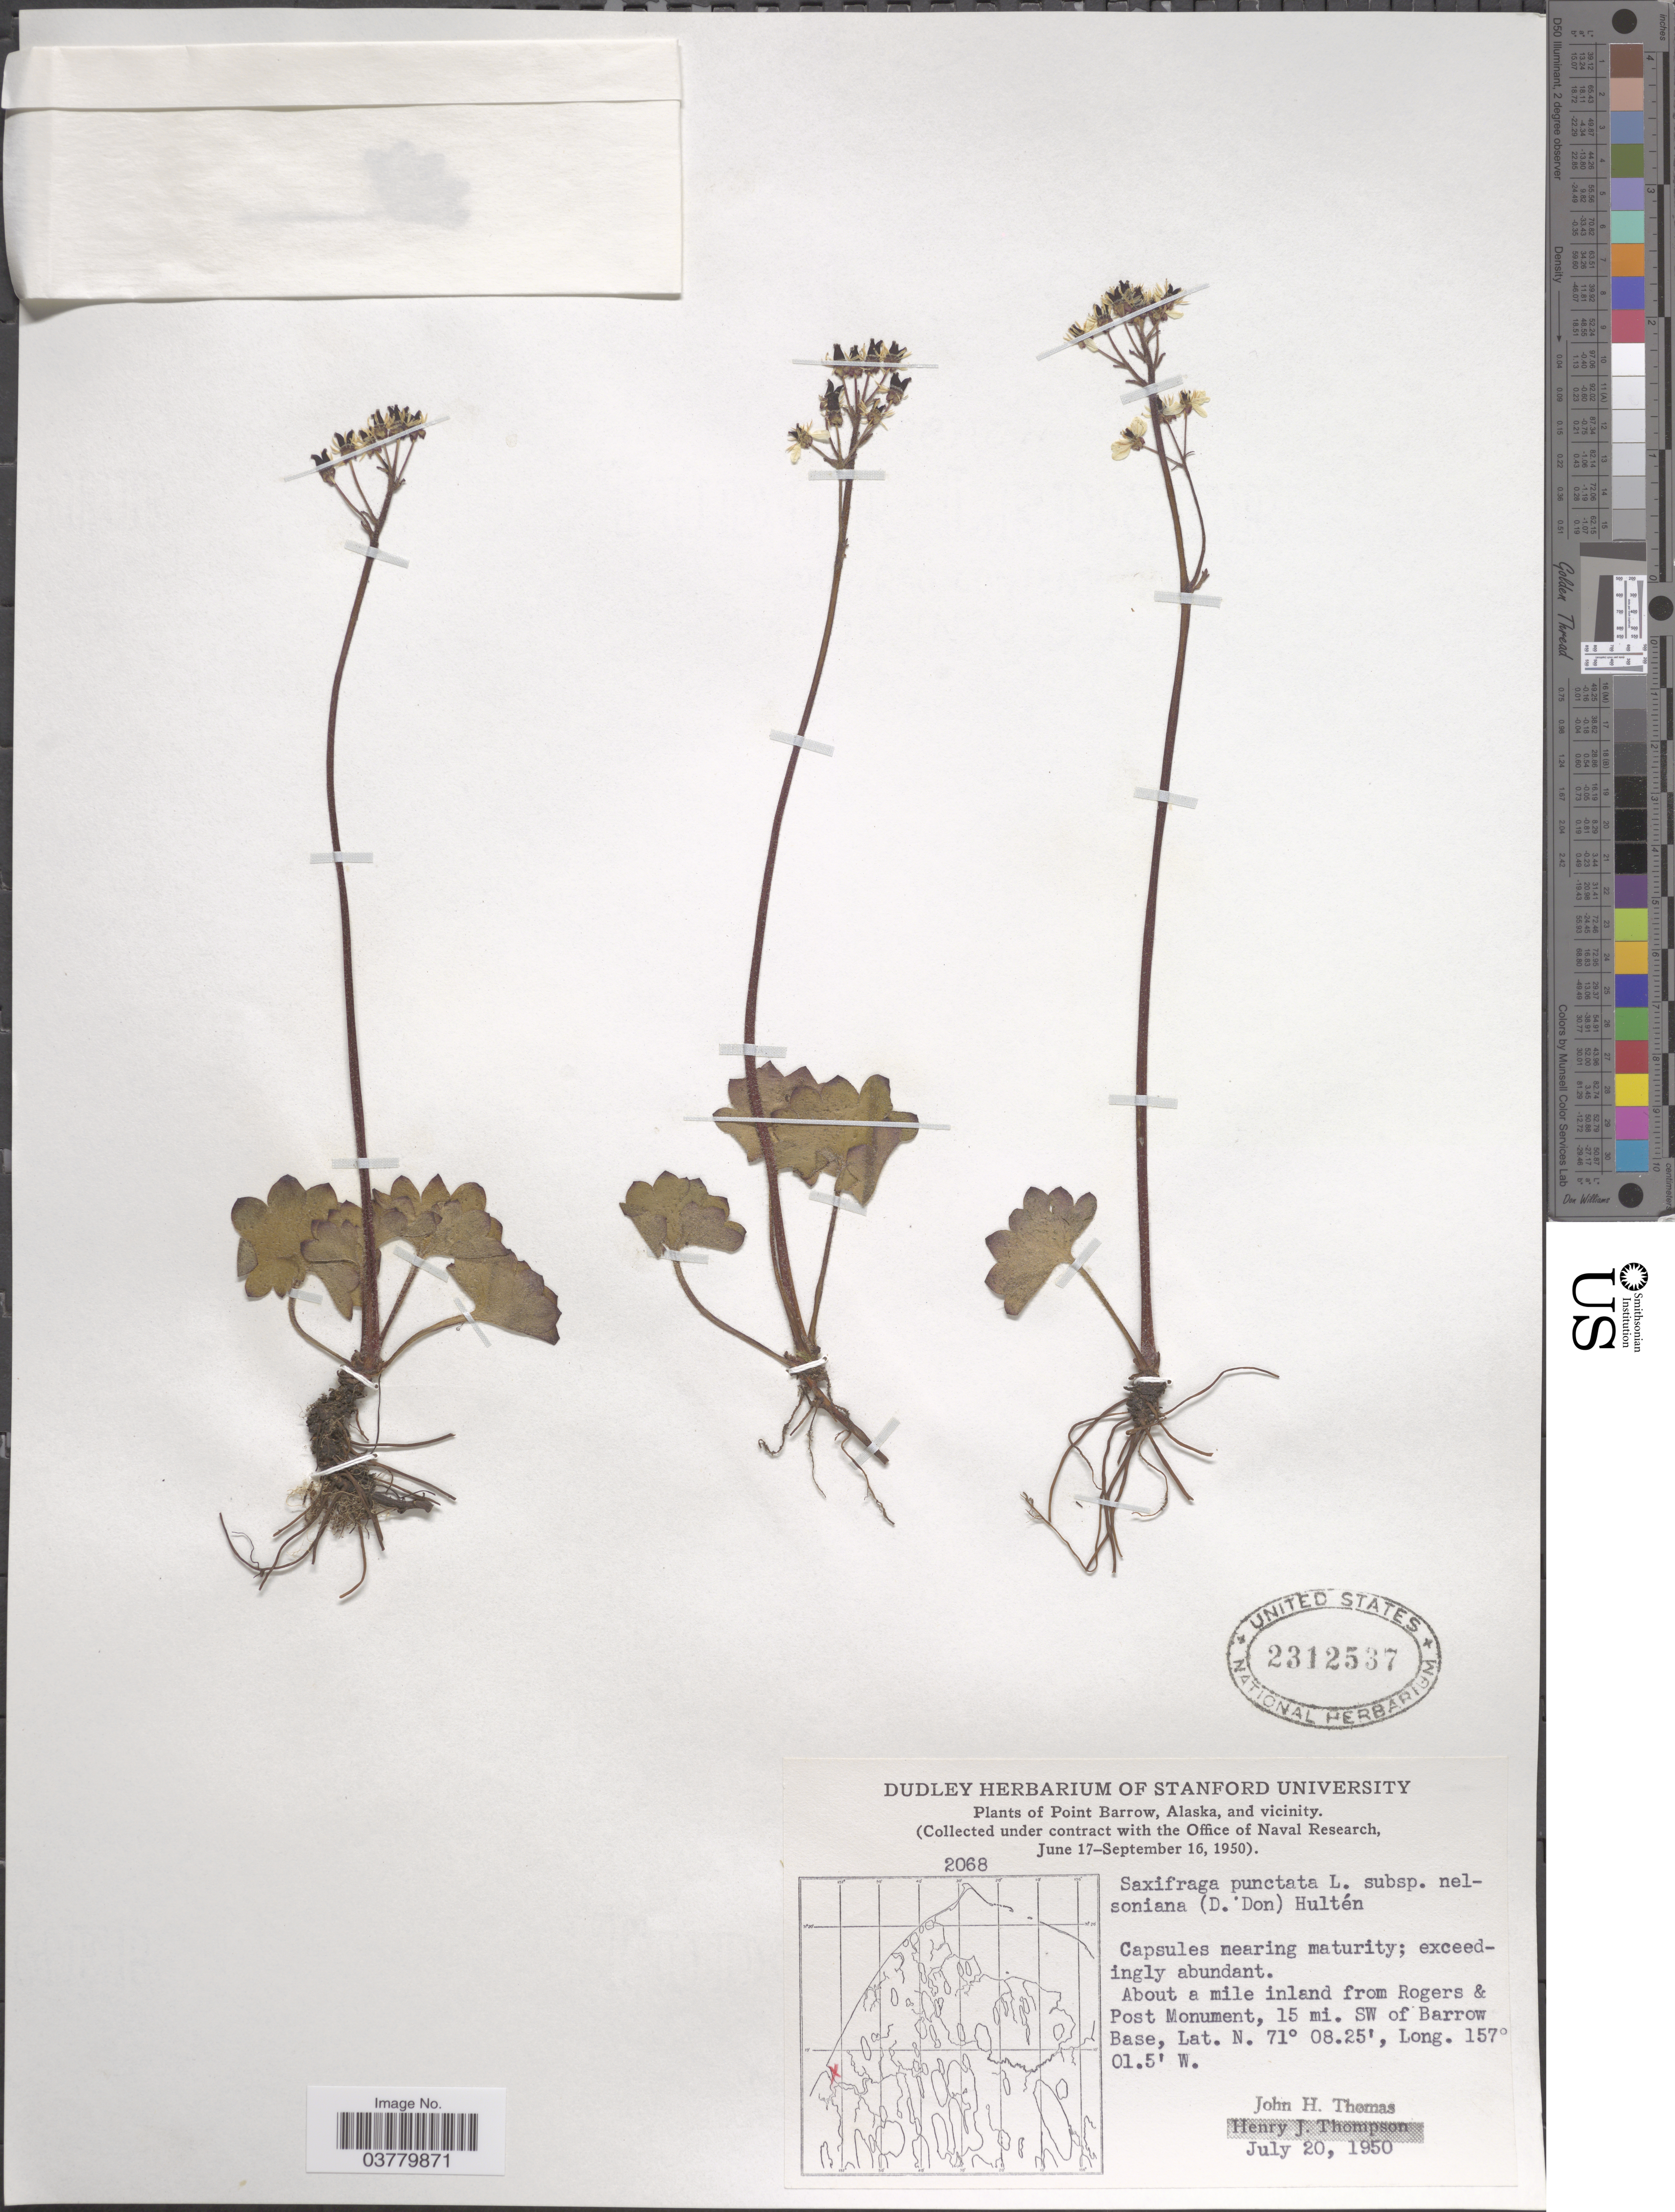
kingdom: Plantae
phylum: Tracheophyta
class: Magnoliopsida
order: Saxifragales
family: Saxifragaceae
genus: Micranthes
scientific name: Micranthes nelsoniana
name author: (D. Don) Small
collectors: J. H. Thomas & H. Thompson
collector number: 2068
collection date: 1950-07-20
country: United States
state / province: Alaska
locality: Point Barrow, Alaska, and vicinity. About a mile inland from Rogers & Post Monument, 15 mi. SW of Barrow Base.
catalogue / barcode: US 2312537